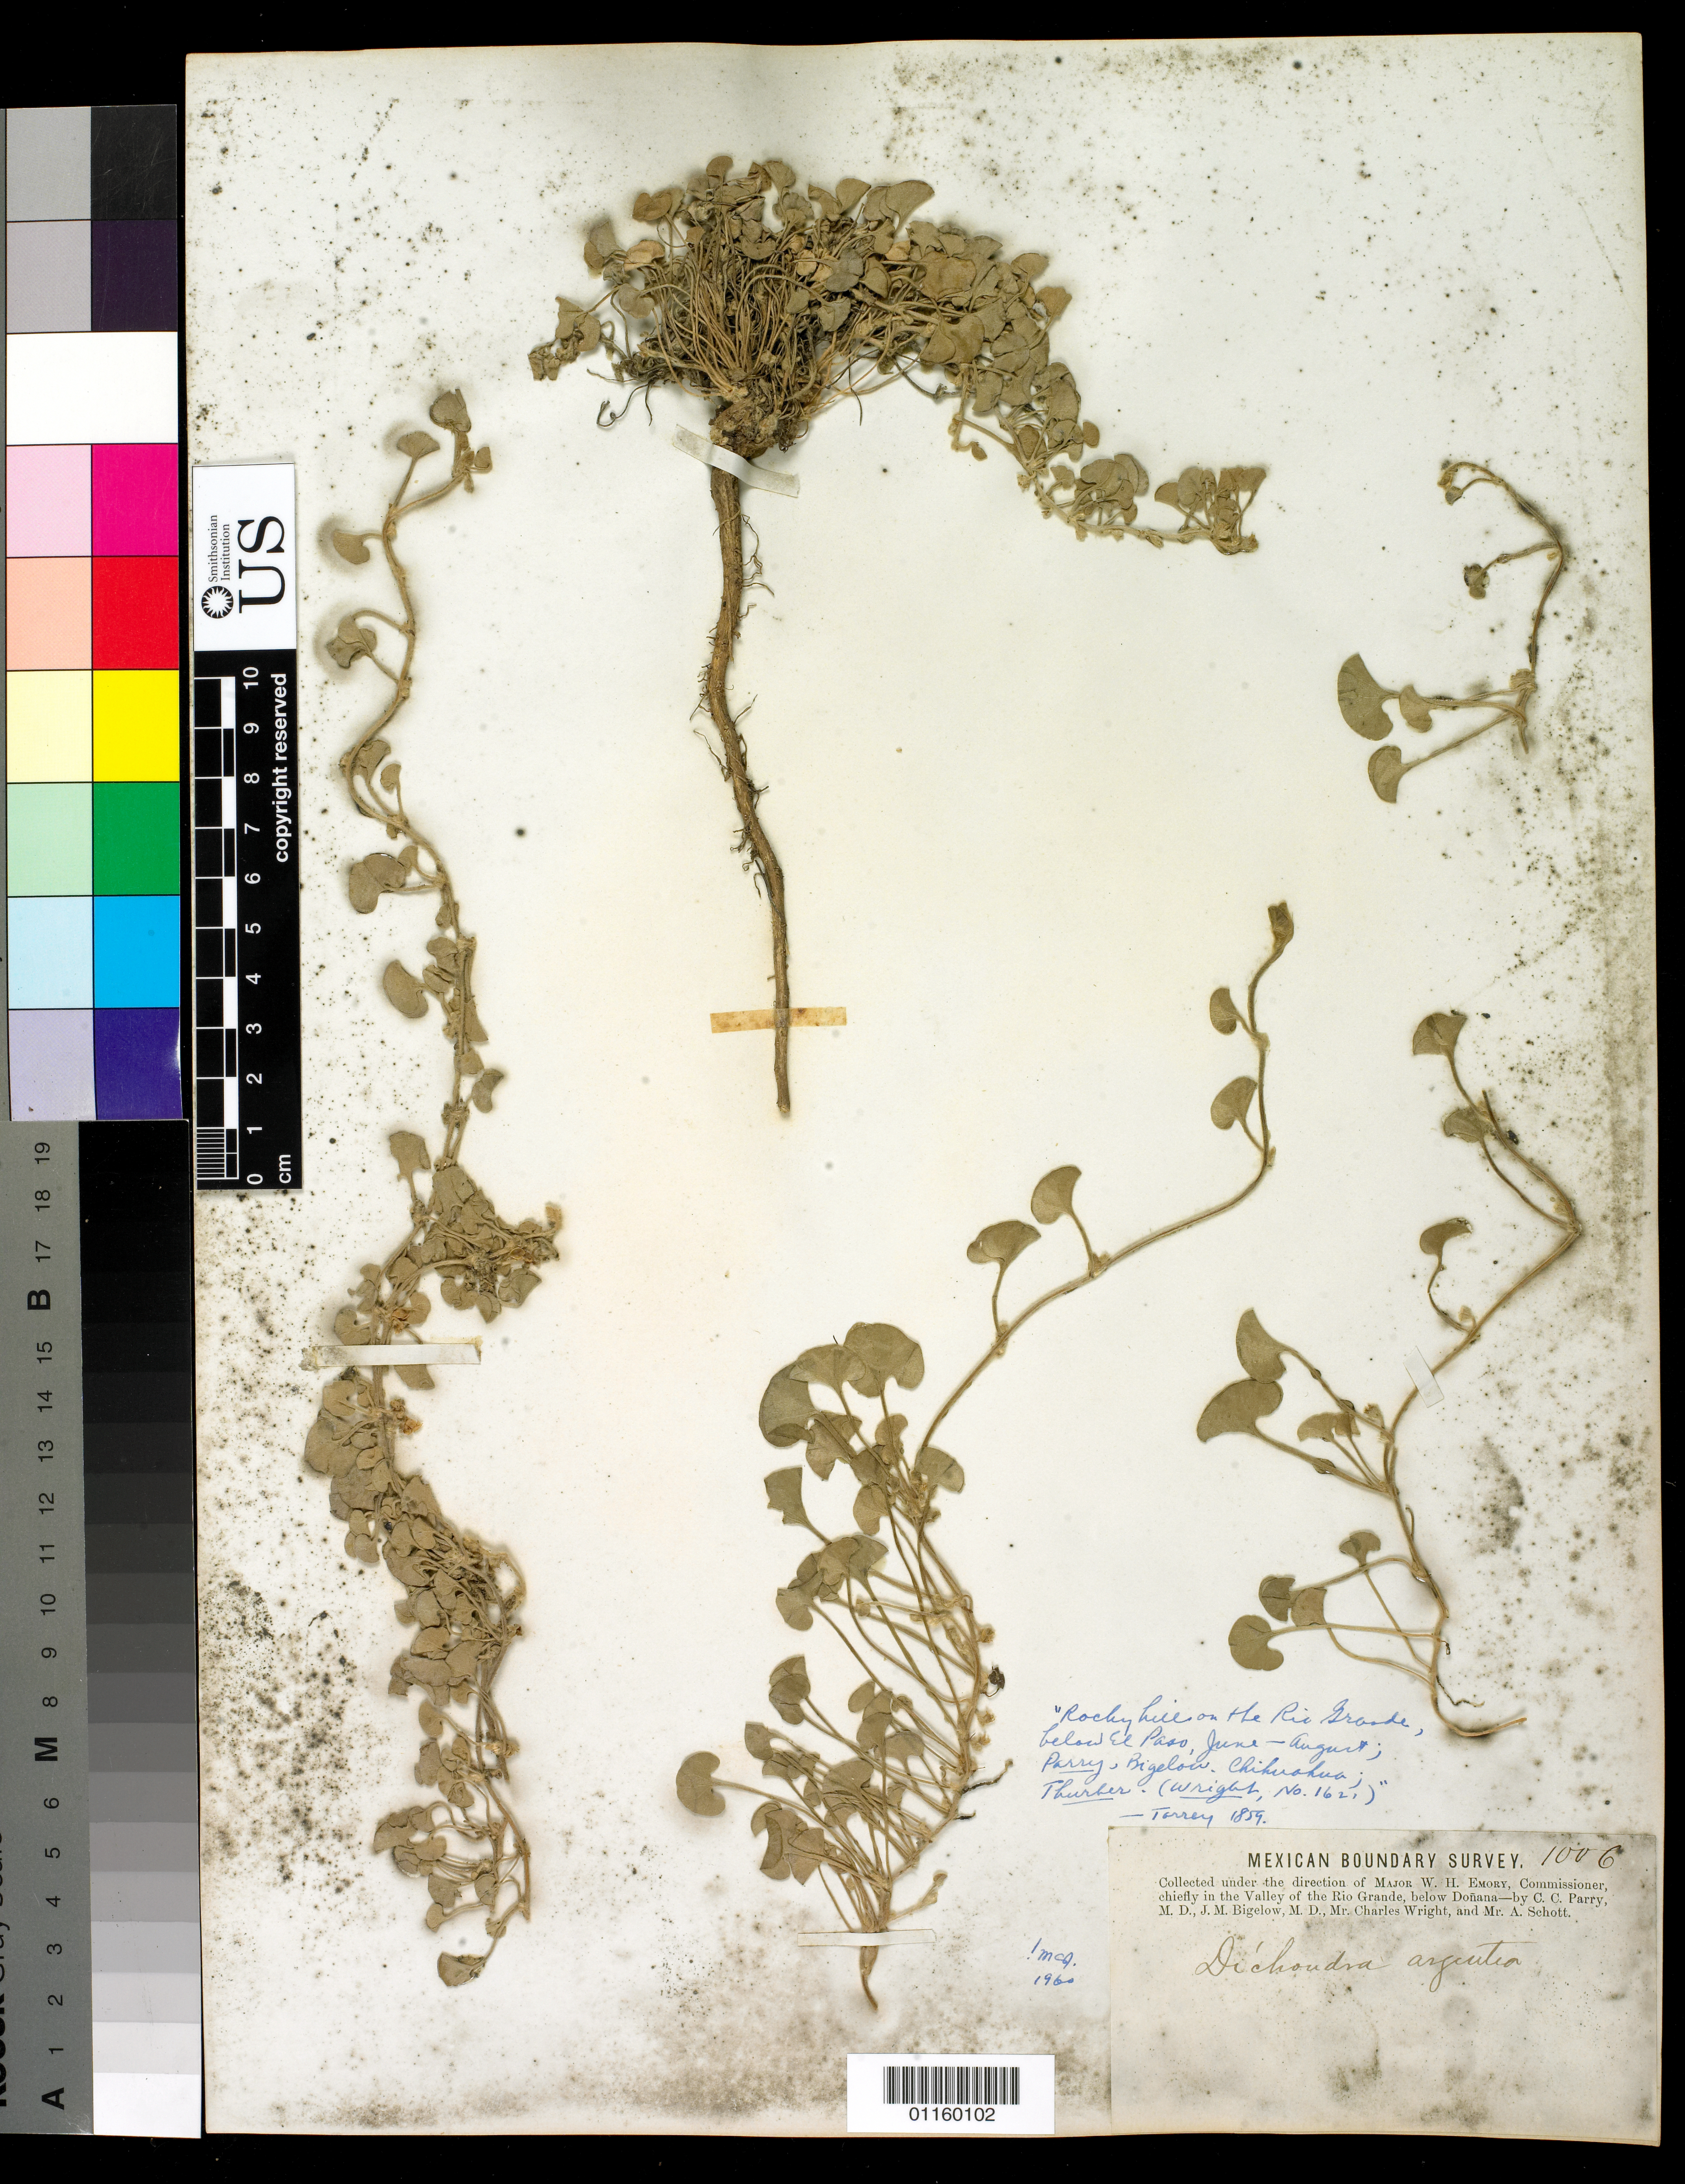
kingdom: Plantae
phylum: Tracheophyta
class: Magnoliopsida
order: Solanales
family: Convolvulaceae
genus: Dichondra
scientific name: Dichondra argentea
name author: Humb. & Bonpl. ex Willd.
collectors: C. C. Parry, J. M. Bigelow, C. Wright & A. Schott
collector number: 1006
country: United States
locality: in the Valley of the Rio Grande, below Donana